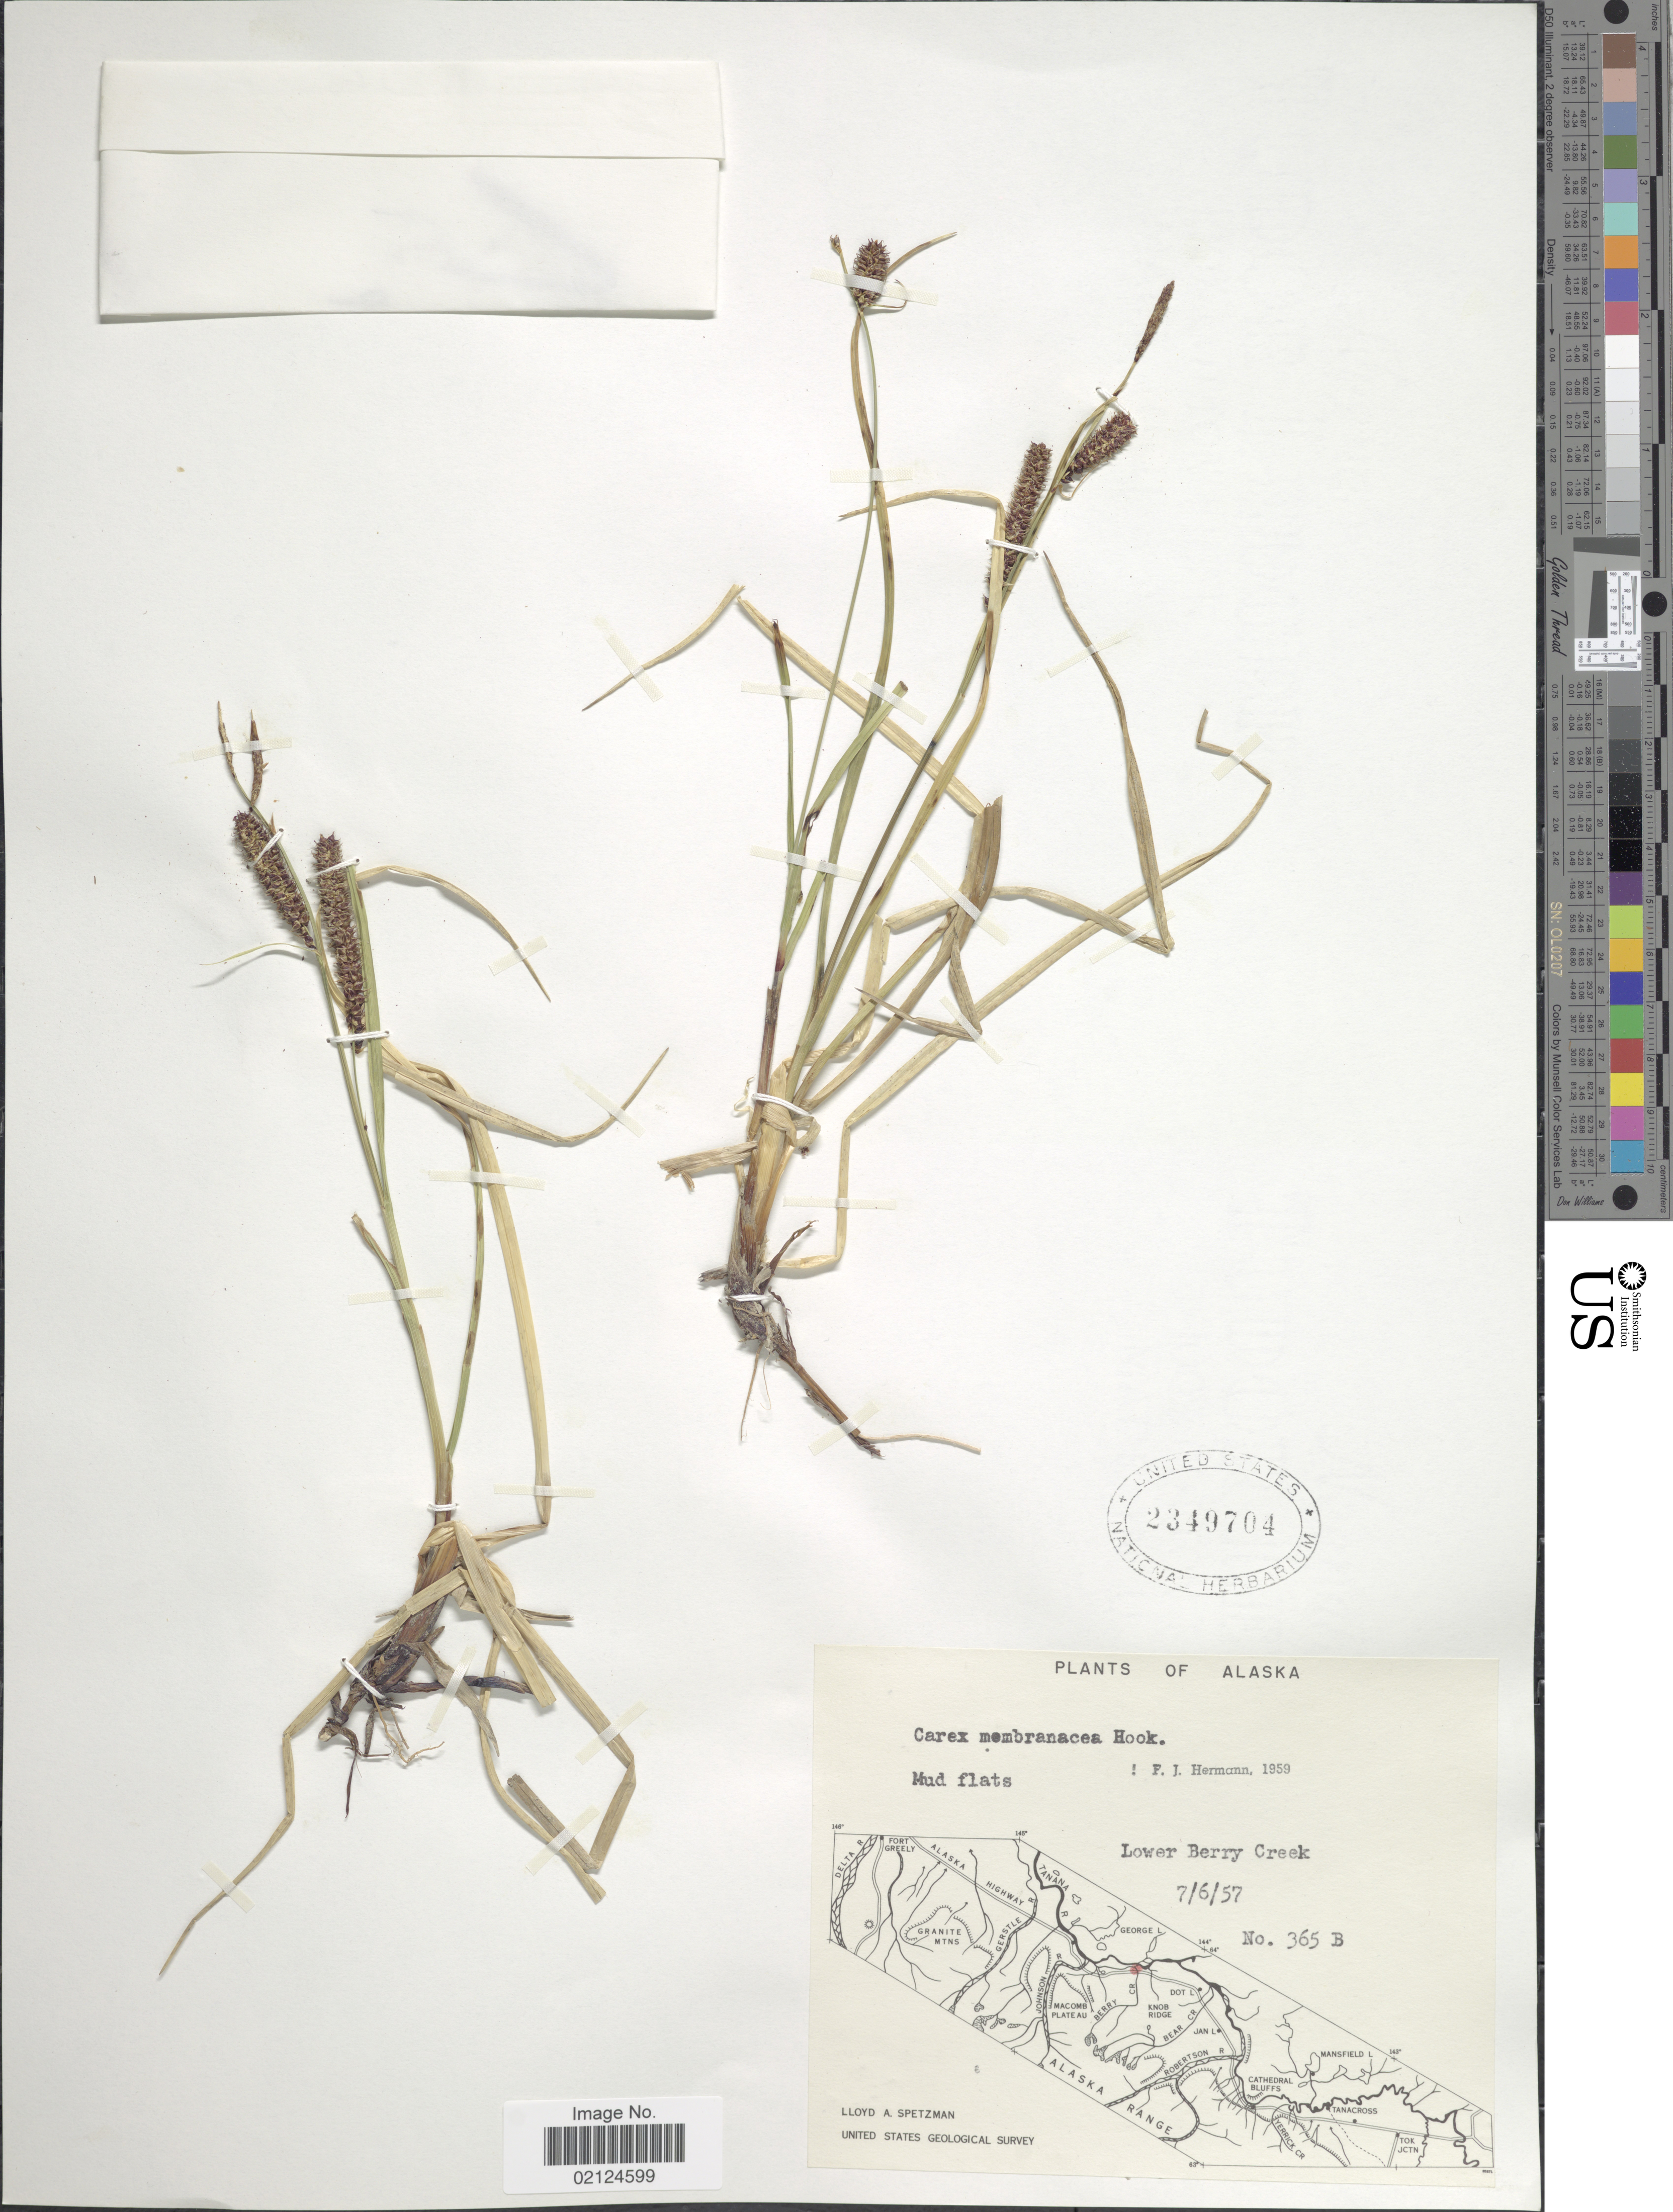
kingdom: Plantae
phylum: Tracheophyta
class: Liliopsida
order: Poales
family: Cyperaceae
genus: Carex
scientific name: Carex membranacea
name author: Hook.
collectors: L. Spetzman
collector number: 365B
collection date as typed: Transcribed d/m/y: 6/7/57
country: United States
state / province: Alaska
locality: Lower Berry Creek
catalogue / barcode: US 2349704